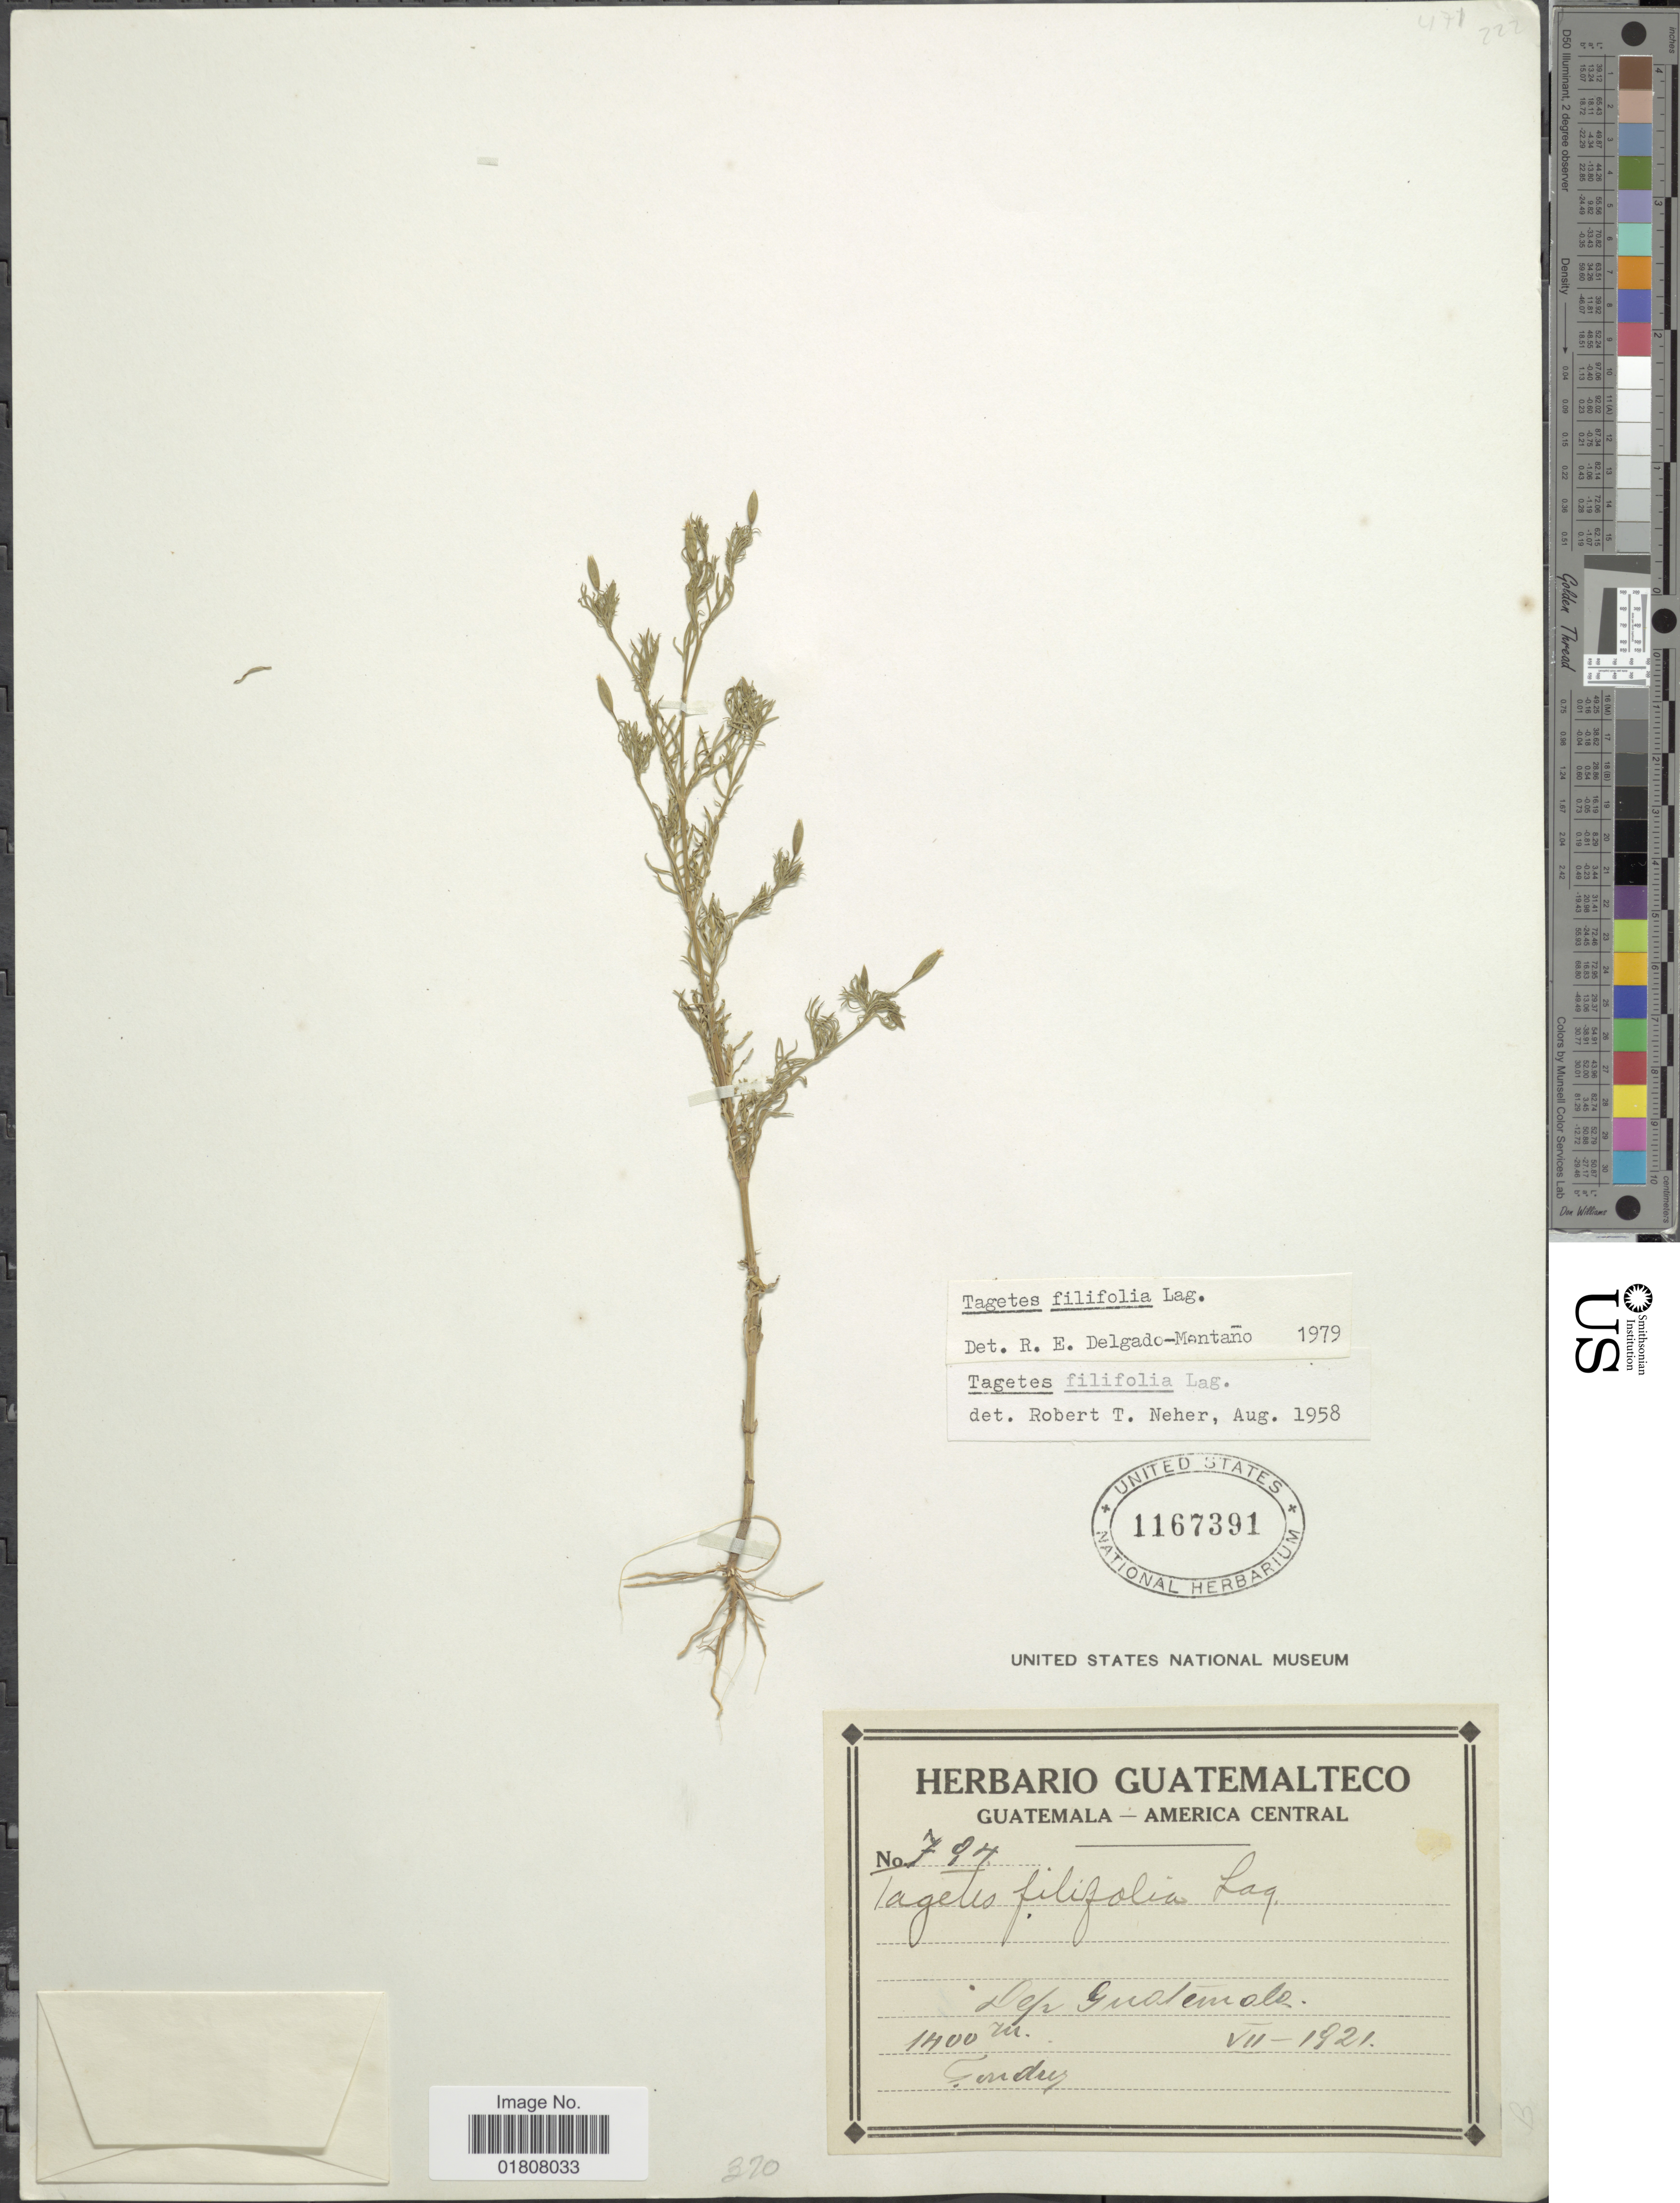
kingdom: Plantae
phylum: Tracheophyta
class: Magnoliopsida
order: Asterales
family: Asteraceae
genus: Tagetes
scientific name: Tagetes filifolia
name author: Lag.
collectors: A. Tonduz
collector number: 704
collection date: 1921-07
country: Guatemala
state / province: Guatemala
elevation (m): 1400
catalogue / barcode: US 1167391